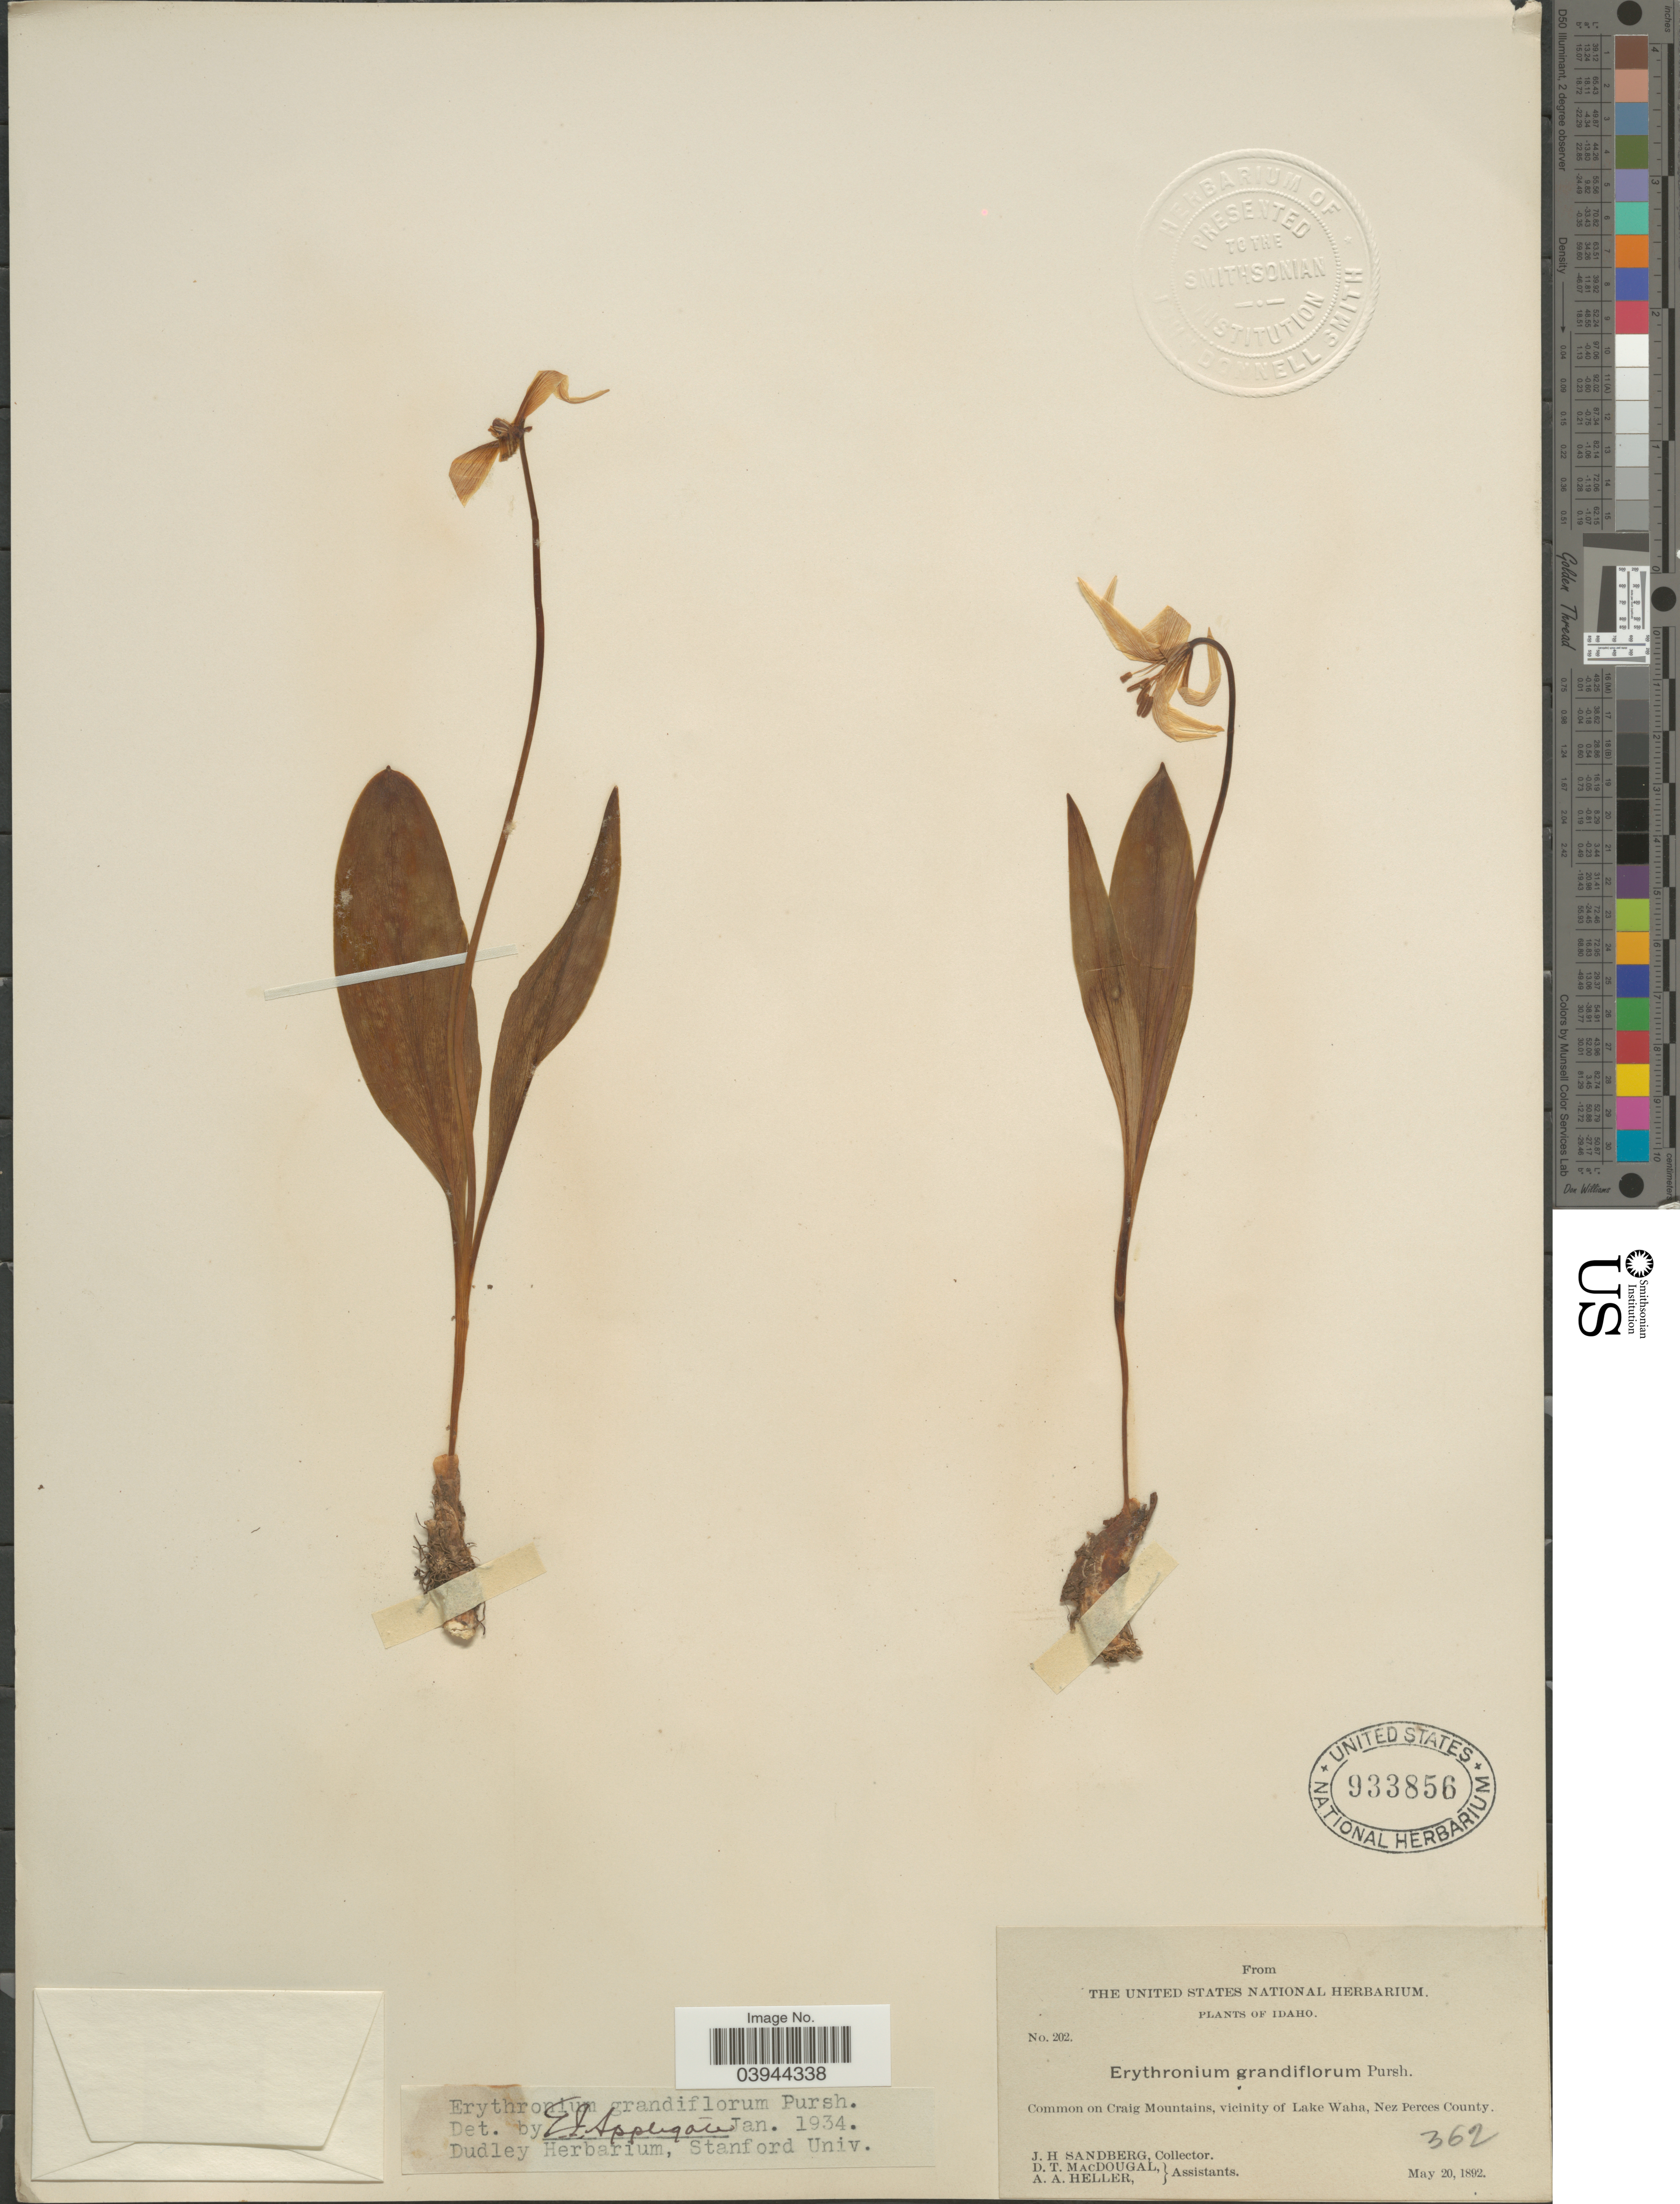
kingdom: Plantae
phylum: Tracheophyta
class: Liliopsida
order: Liliales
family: Liliaceae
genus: Erythronium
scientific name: Erythronium grandiflorum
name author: Pursh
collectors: J. H. Sandberg, D. T. MacDougal & A. A. Heller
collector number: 202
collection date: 1892-05-20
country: United States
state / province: Idaho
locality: Common on Craig Mountains, vicinity of Lake Waha, Nez Perces County.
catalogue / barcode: US 933856